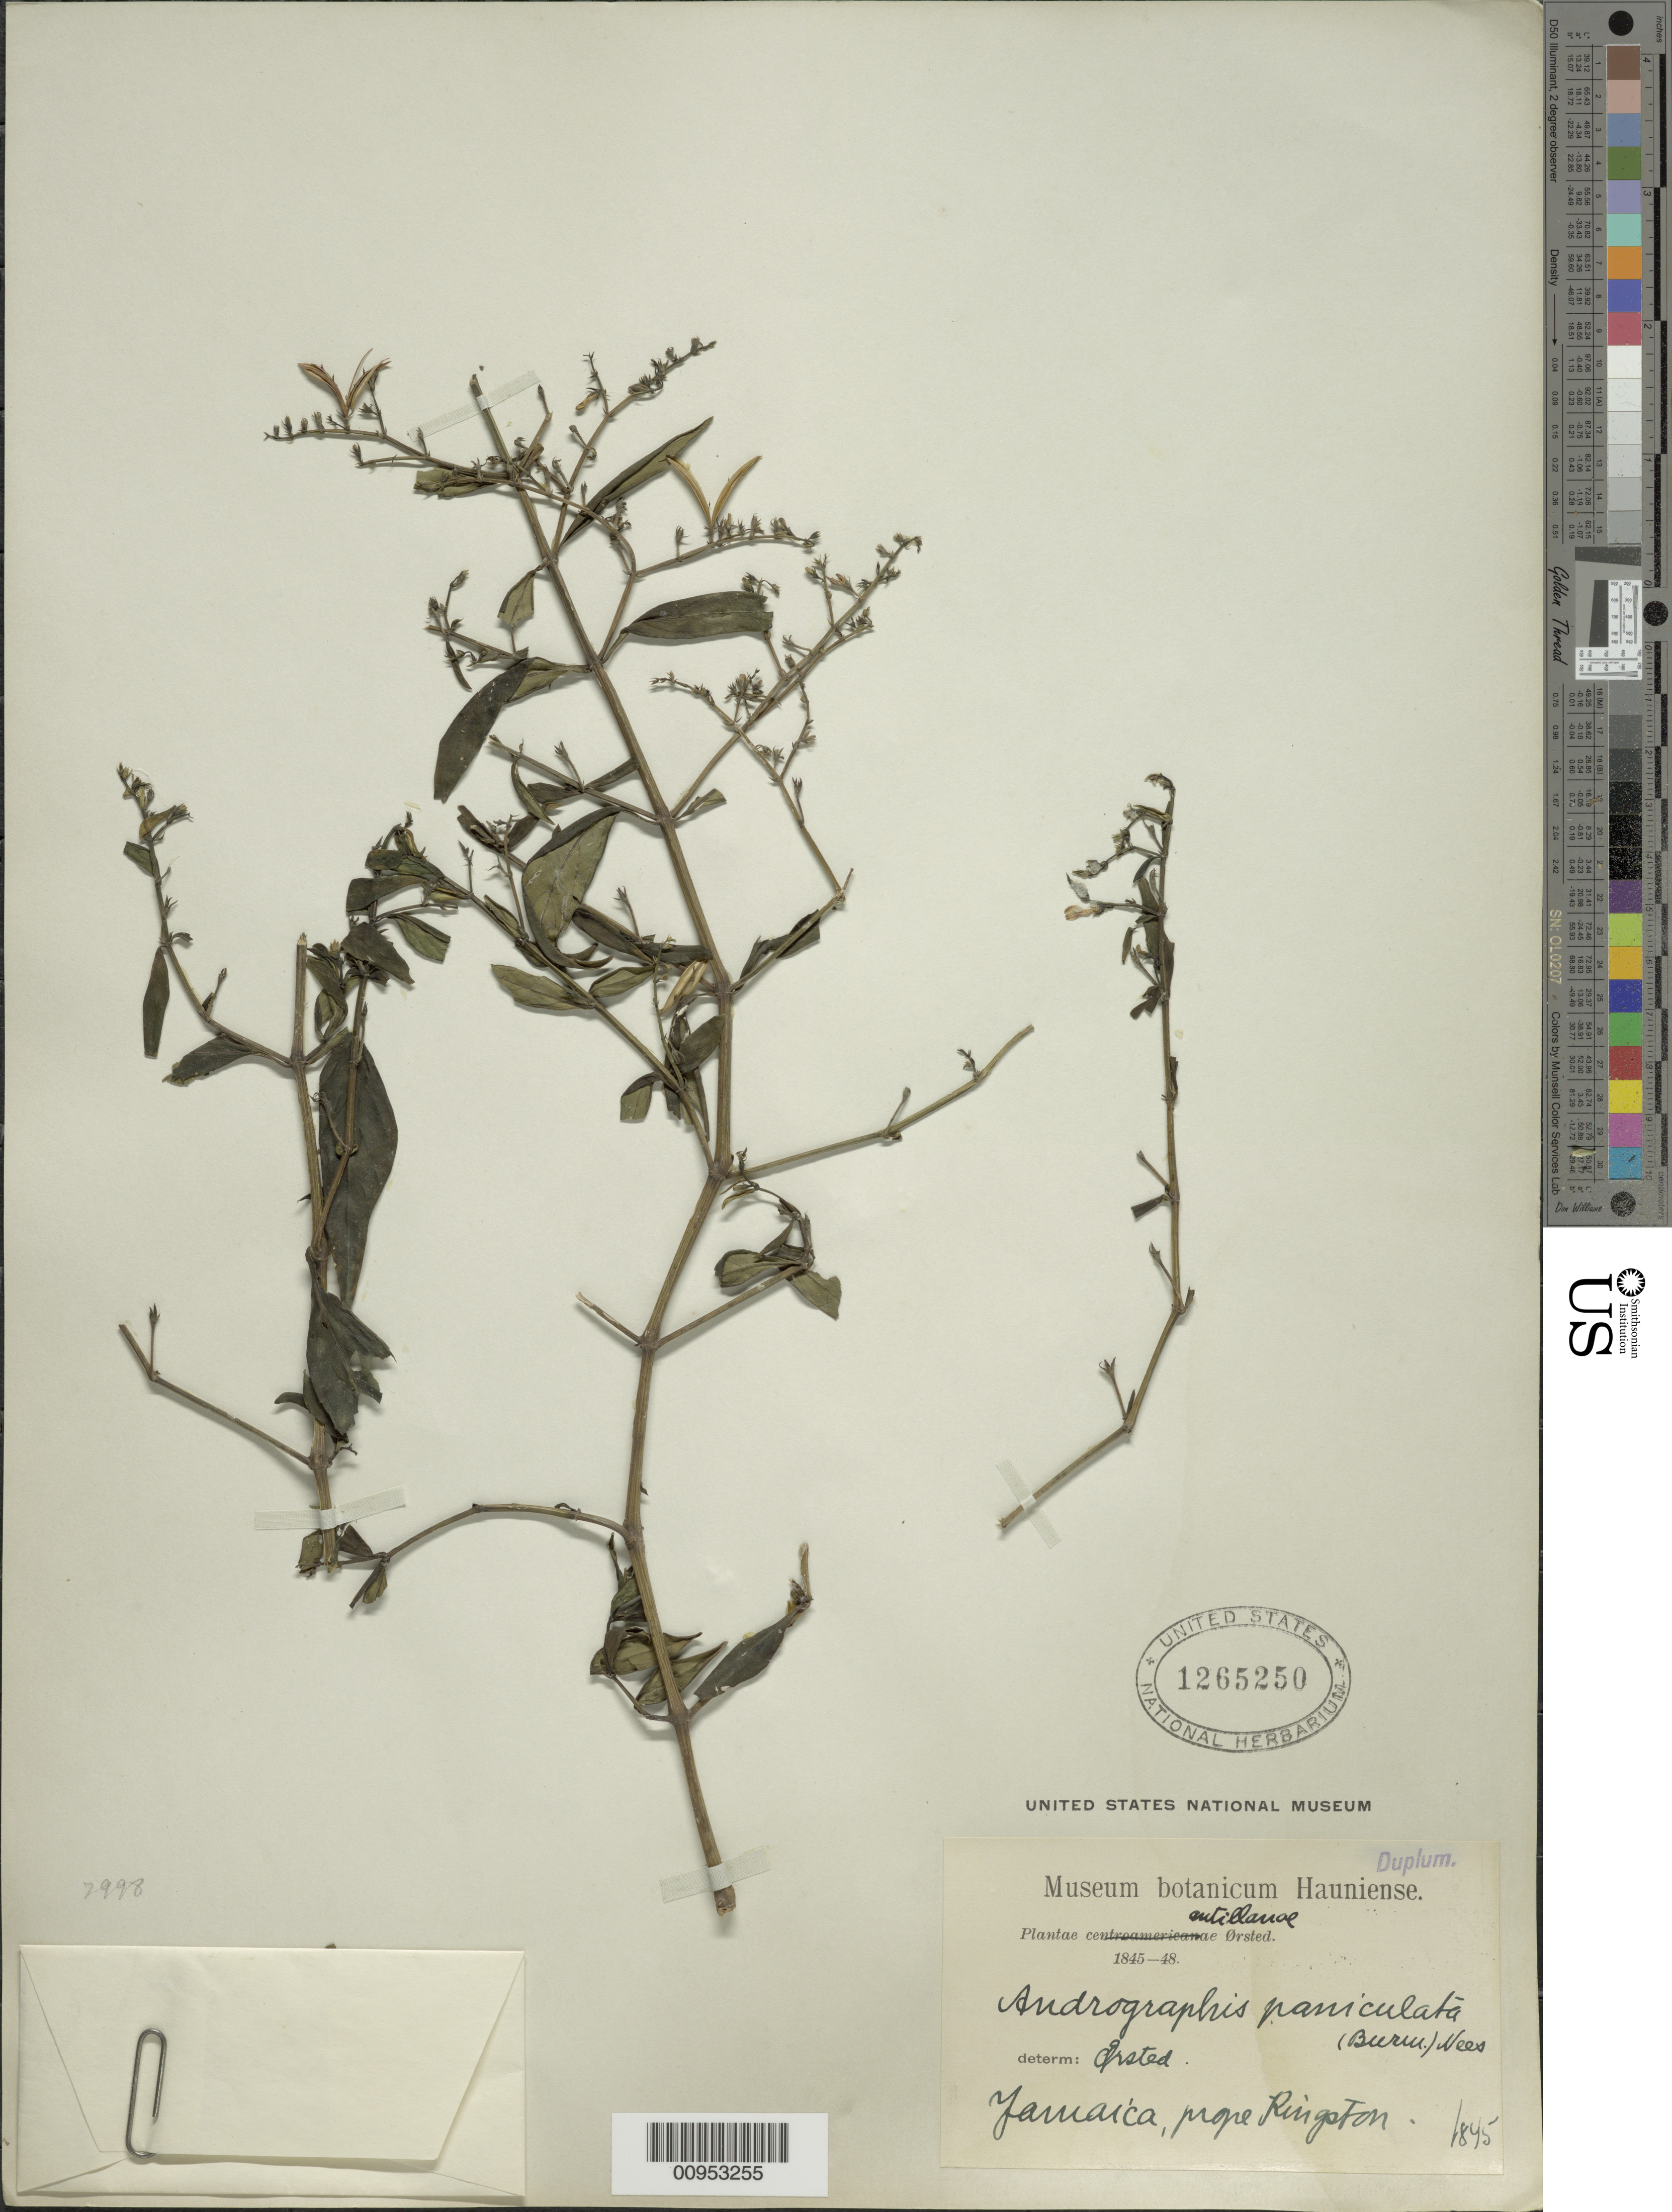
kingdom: Plantae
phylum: Tracheophyta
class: Magnoliopsida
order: Lamiales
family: Acanthaceae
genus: Andrographis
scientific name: Andrographis paniculata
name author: (Burm. f.) Nees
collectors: A. S. Oersted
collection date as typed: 1845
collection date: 1845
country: Jamaica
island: Jamaica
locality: Kingston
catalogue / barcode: US 1265250